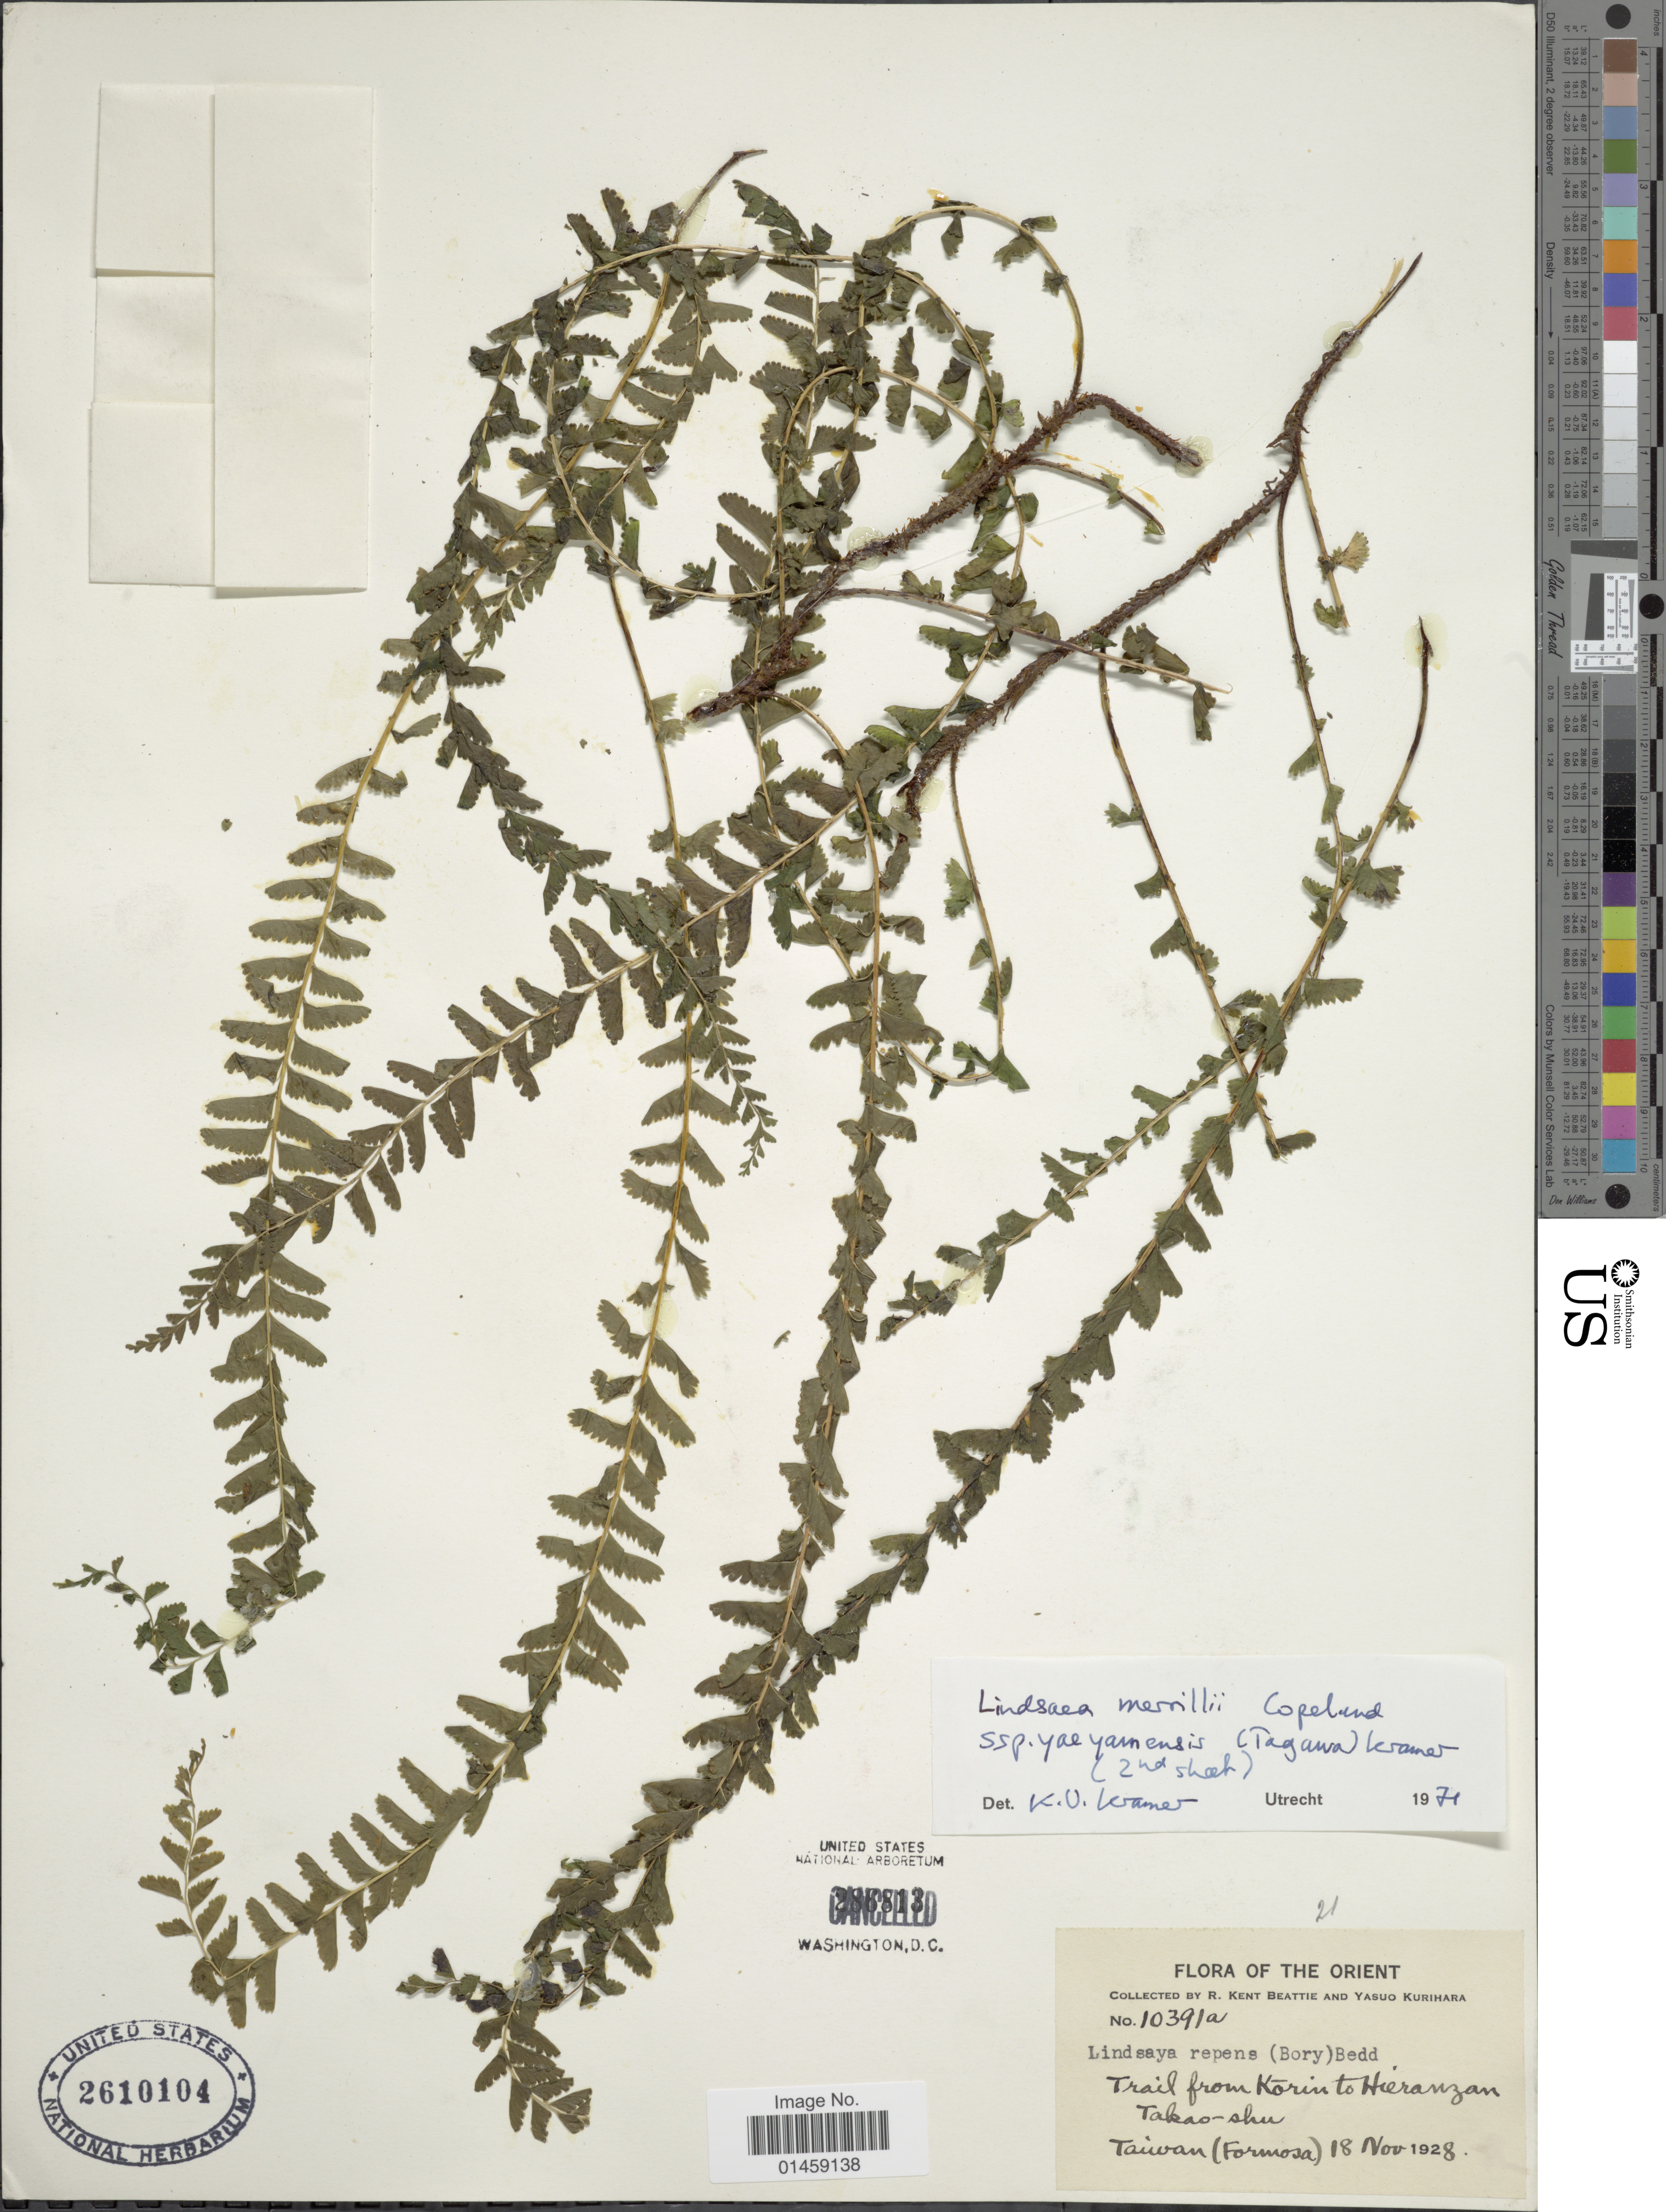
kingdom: Plantae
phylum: Tracheophyta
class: Polypodiopsida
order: Polypodiales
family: Lindsaeaceae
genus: Lindsaea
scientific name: Lindsaea merrillii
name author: Copel. in Perkins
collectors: R. K. Beattie & Y. Kurihara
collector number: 10391a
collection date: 1928-11-18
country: Taiwan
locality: The Orient. Trail from Korin to Hieranzan Takao-shu. Taiwan (Formosa).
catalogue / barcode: US 2610104